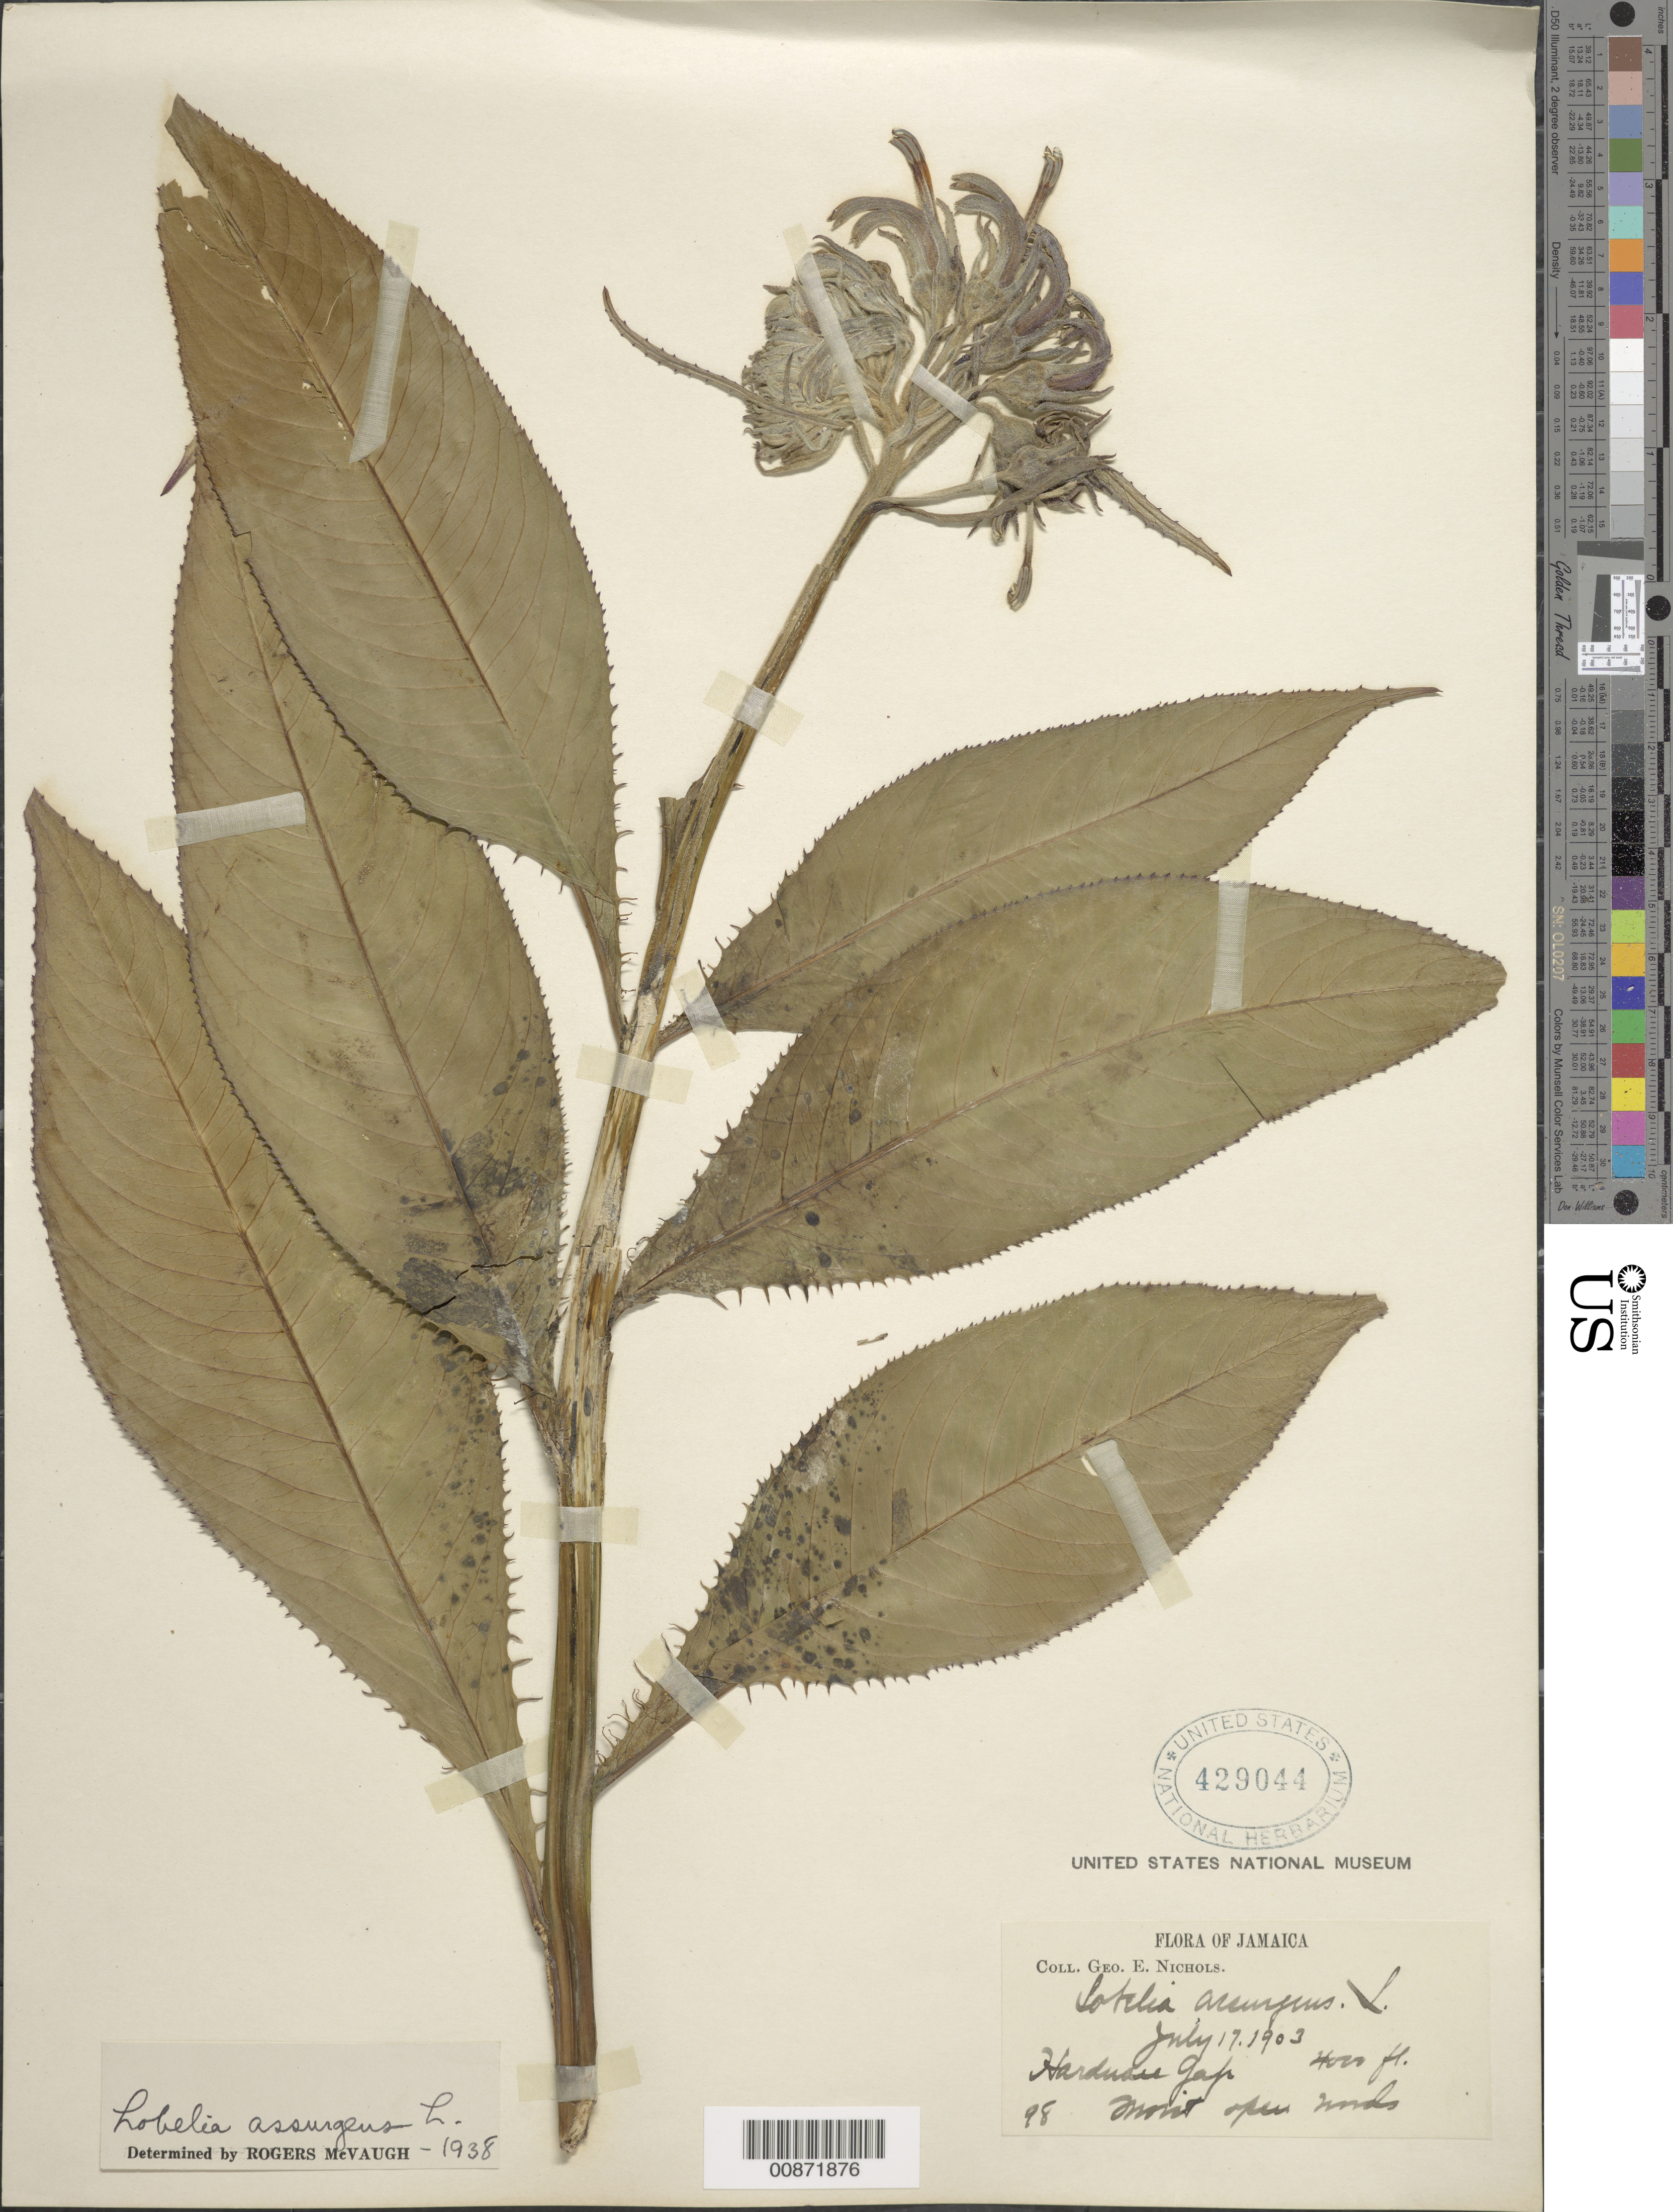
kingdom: Plantae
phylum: Tracheophyta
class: Magnoliopsida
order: Asterales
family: Campanulaceae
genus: Lobelia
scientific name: Lobelia assurgens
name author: L.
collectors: G. E. Nichols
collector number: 98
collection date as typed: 17 Jul 1903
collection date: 1903-07-17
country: Jamaica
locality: Hardware Gap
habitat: Moist open woods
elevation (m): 1219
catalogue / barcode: US 429044